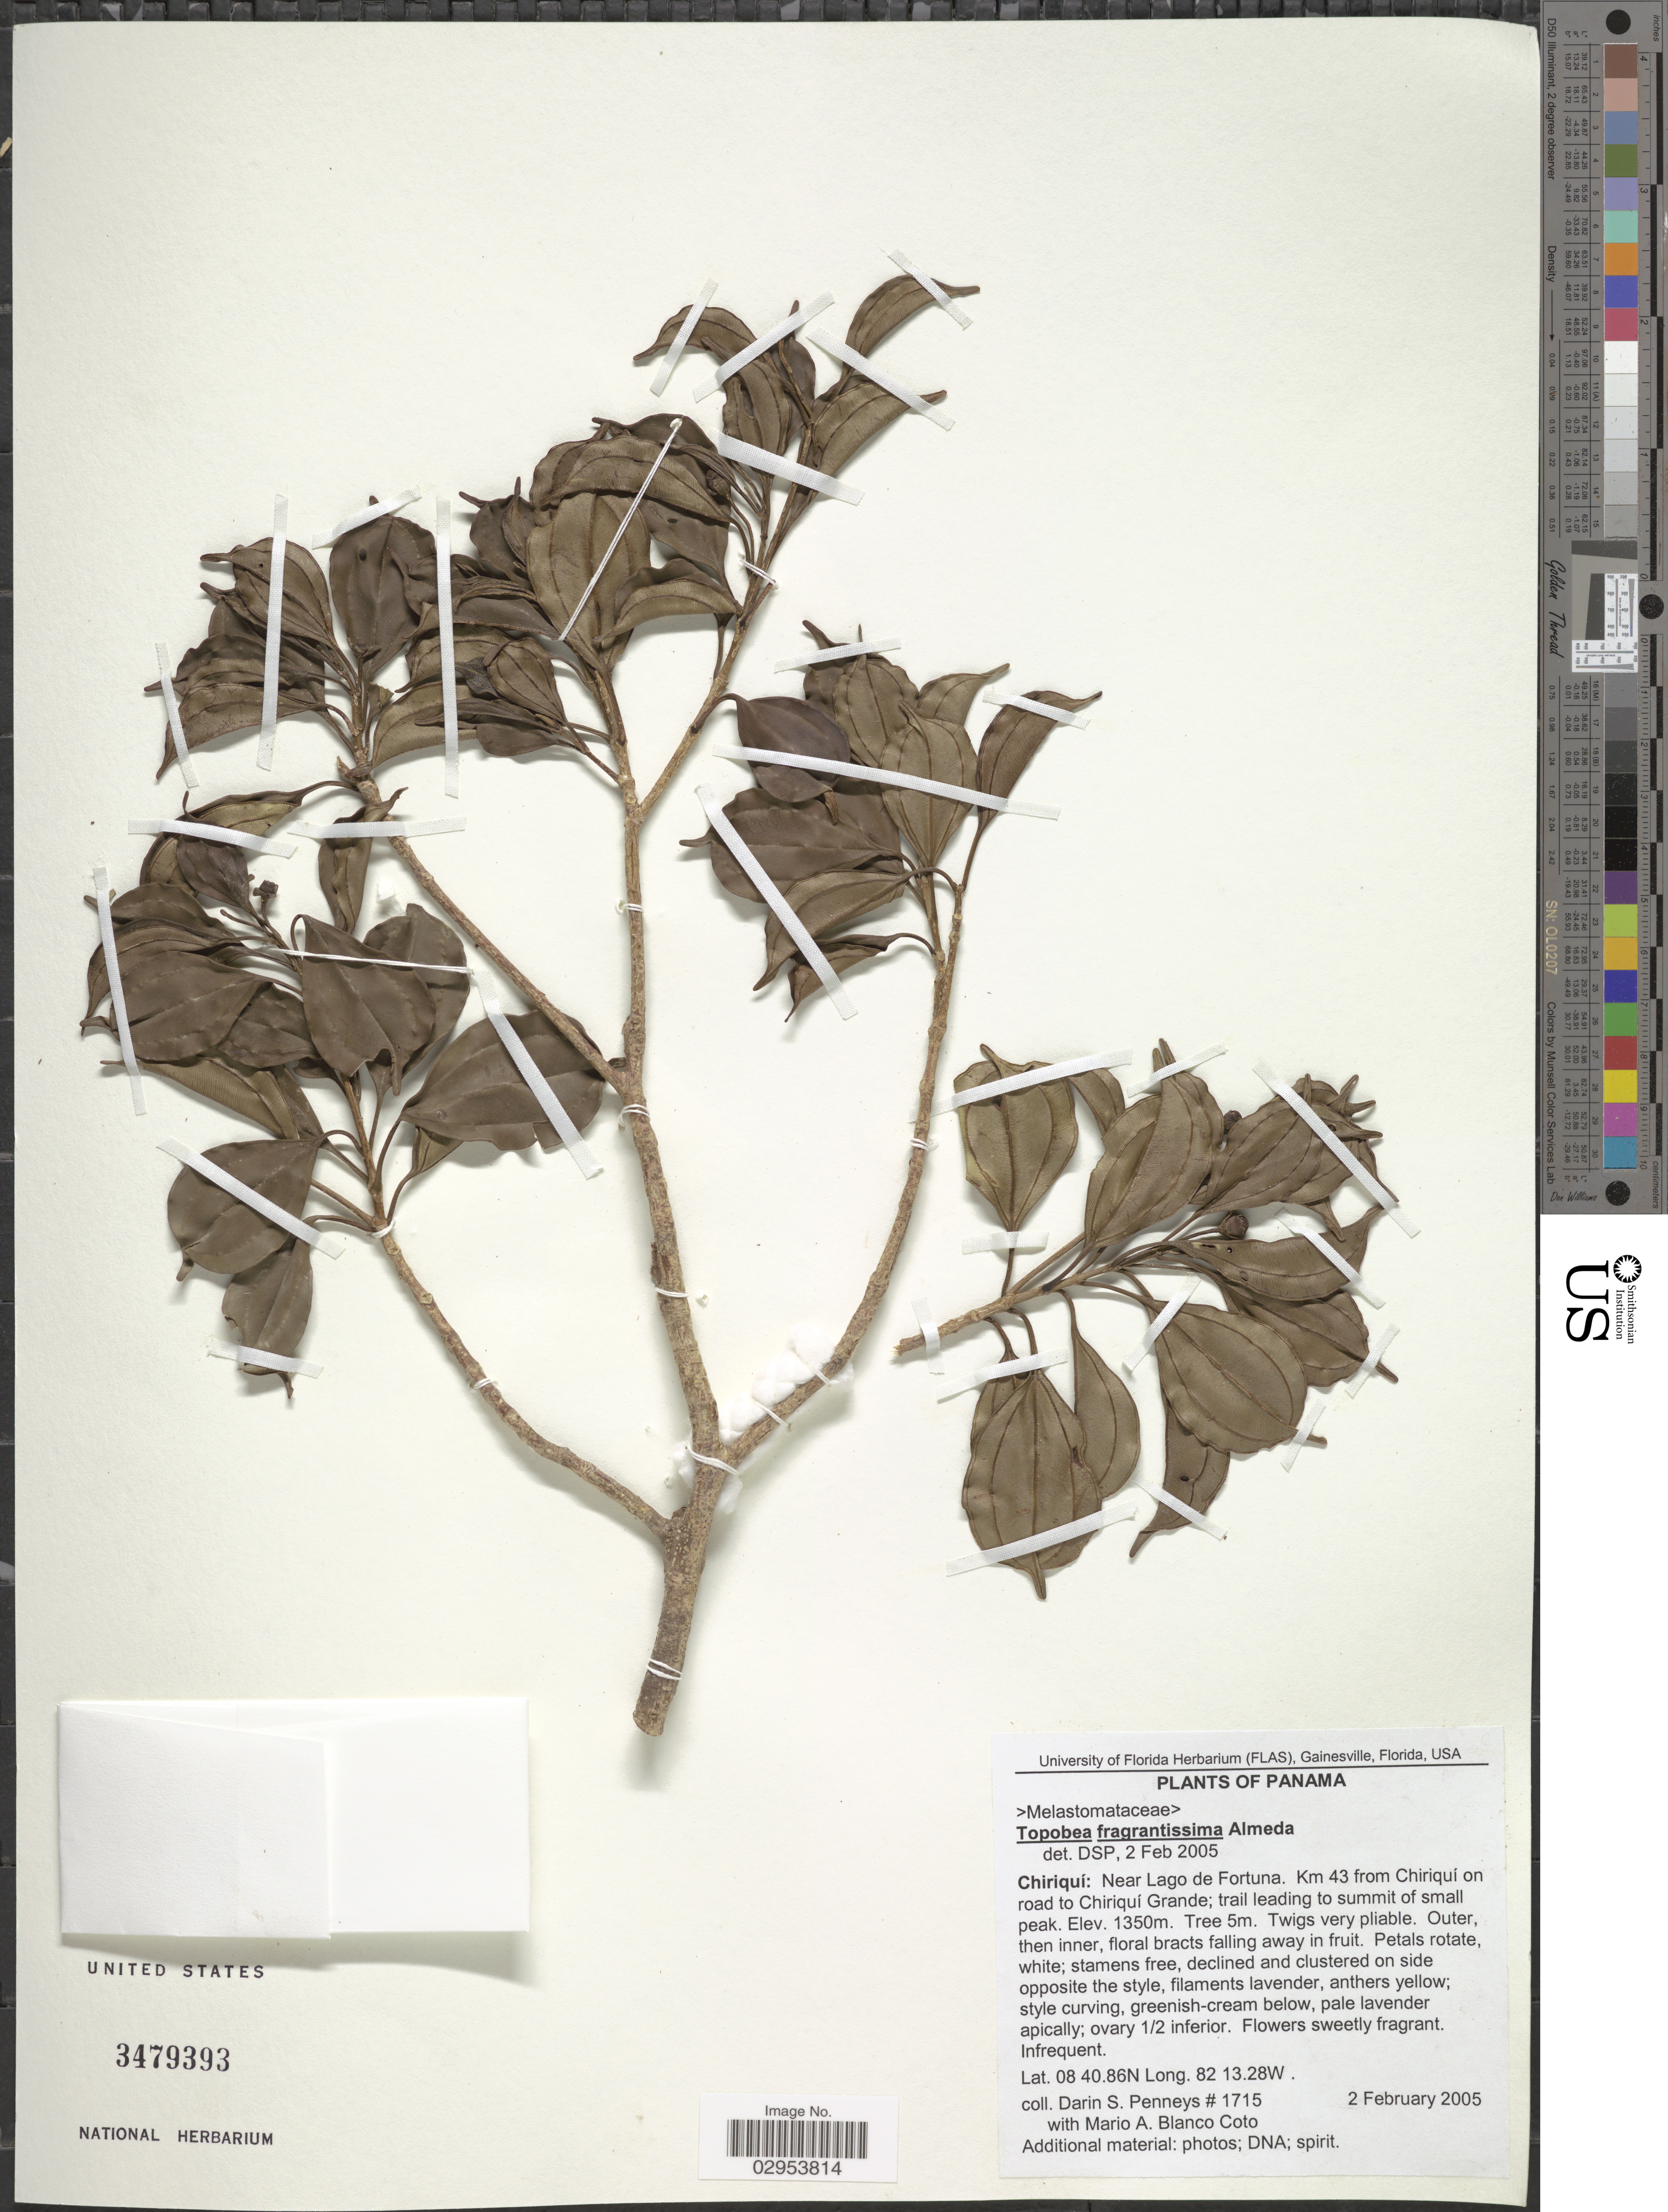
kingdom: Plantae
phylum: Tracheophyta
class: Magnoliopsida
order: Myrtales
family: Melastomataceae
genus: Topobea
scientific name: Topobea fragrantissima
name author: Almeda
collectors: D. S. Penneys & M. A. Blanco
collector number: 1715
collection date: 2005-02-02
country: Panama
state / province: Chiriqui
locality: Near Lago de Fortuna. Km 43 from Chiriquí on road to Chiriquí Grande; trail leading to summit of small peak.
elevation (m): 1350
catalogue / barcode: US 3479393